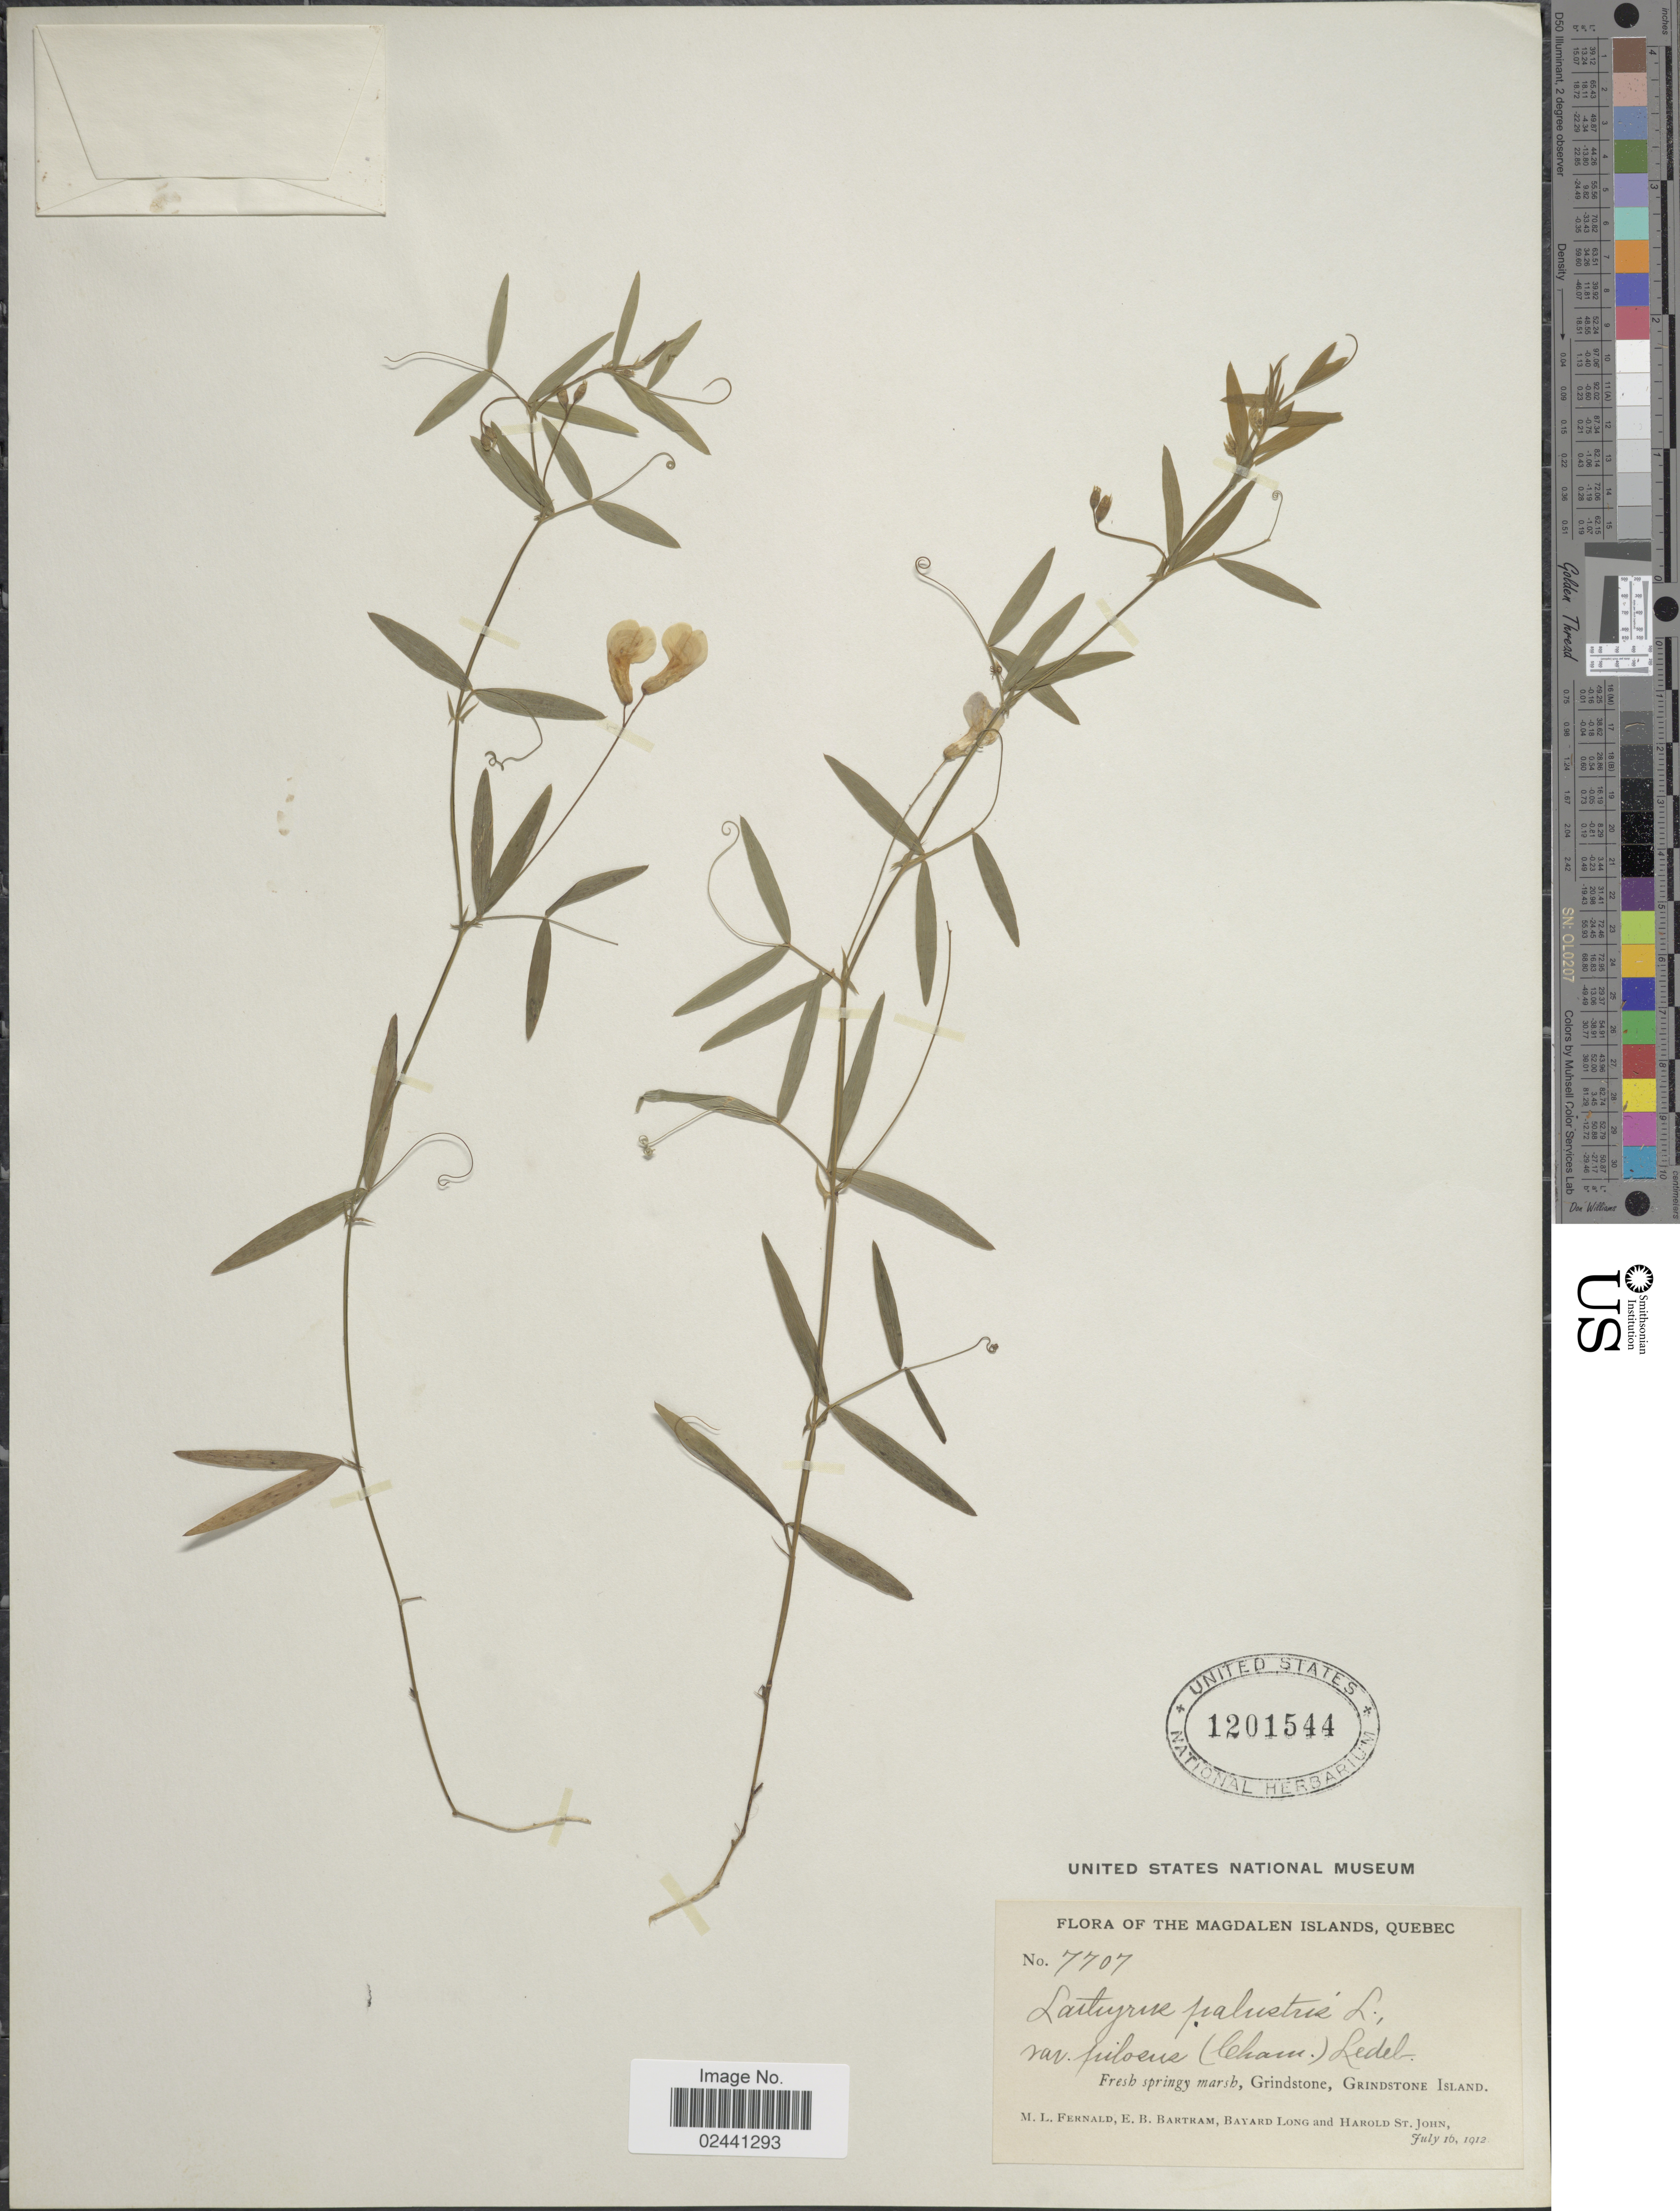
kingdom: Plantae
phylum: Tracheophyta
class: Magnoliopsida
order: Fabales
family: Fabaceae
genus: Lathyrus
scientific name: Lathyrus palustris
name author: L.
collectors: M. L. Fernald, E. B. Bartram, B. Long & H. St. John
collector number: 7707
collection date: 1912-07-16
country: Canada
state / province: Quebec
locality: The Magdalen Islands, Grindstone, Grindstone Island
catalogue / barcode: US 1201544